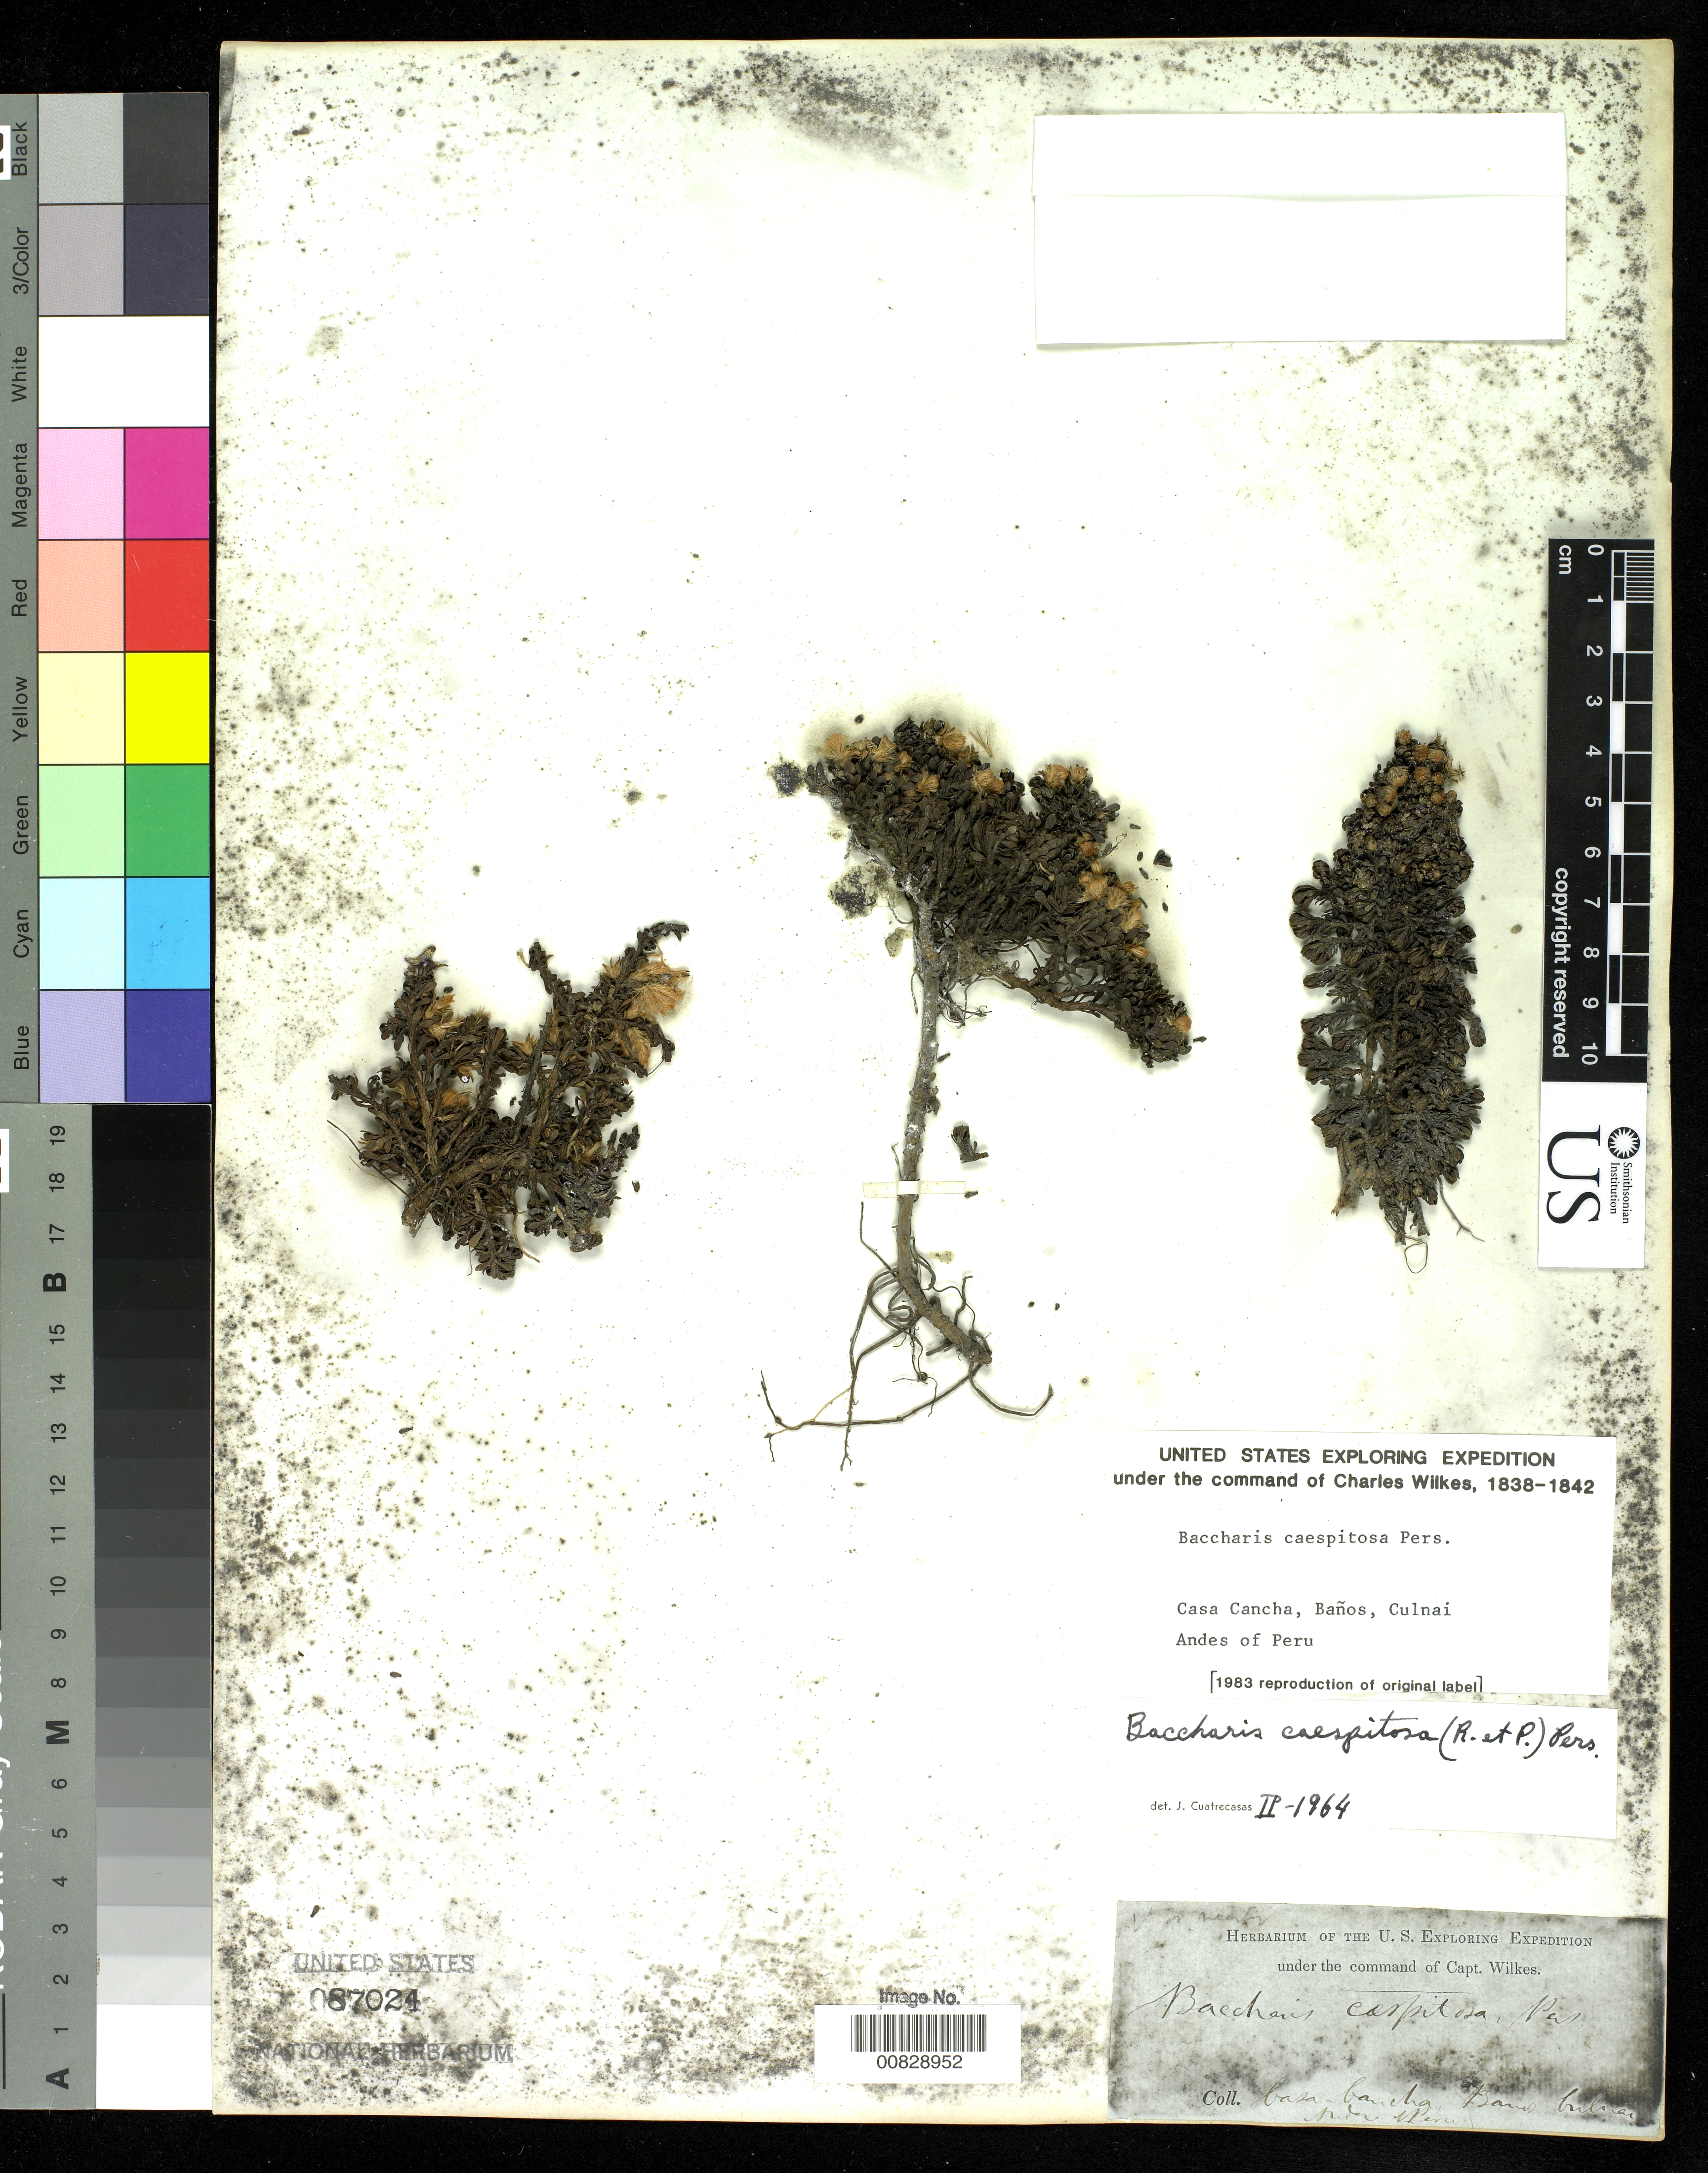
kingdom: Plantae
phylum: Tracheophyta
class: Magnoliopsida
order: Asterales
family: Asteraceae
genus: Baccharis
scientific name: Baccharis caespitosa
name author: (Ruiz & Pav.) Pers.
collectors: Wilkes Explor. Exped.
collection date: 1838/1842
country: Peru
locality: Casa Cancha, Banos, Culnai Andes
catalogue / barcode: US 87024